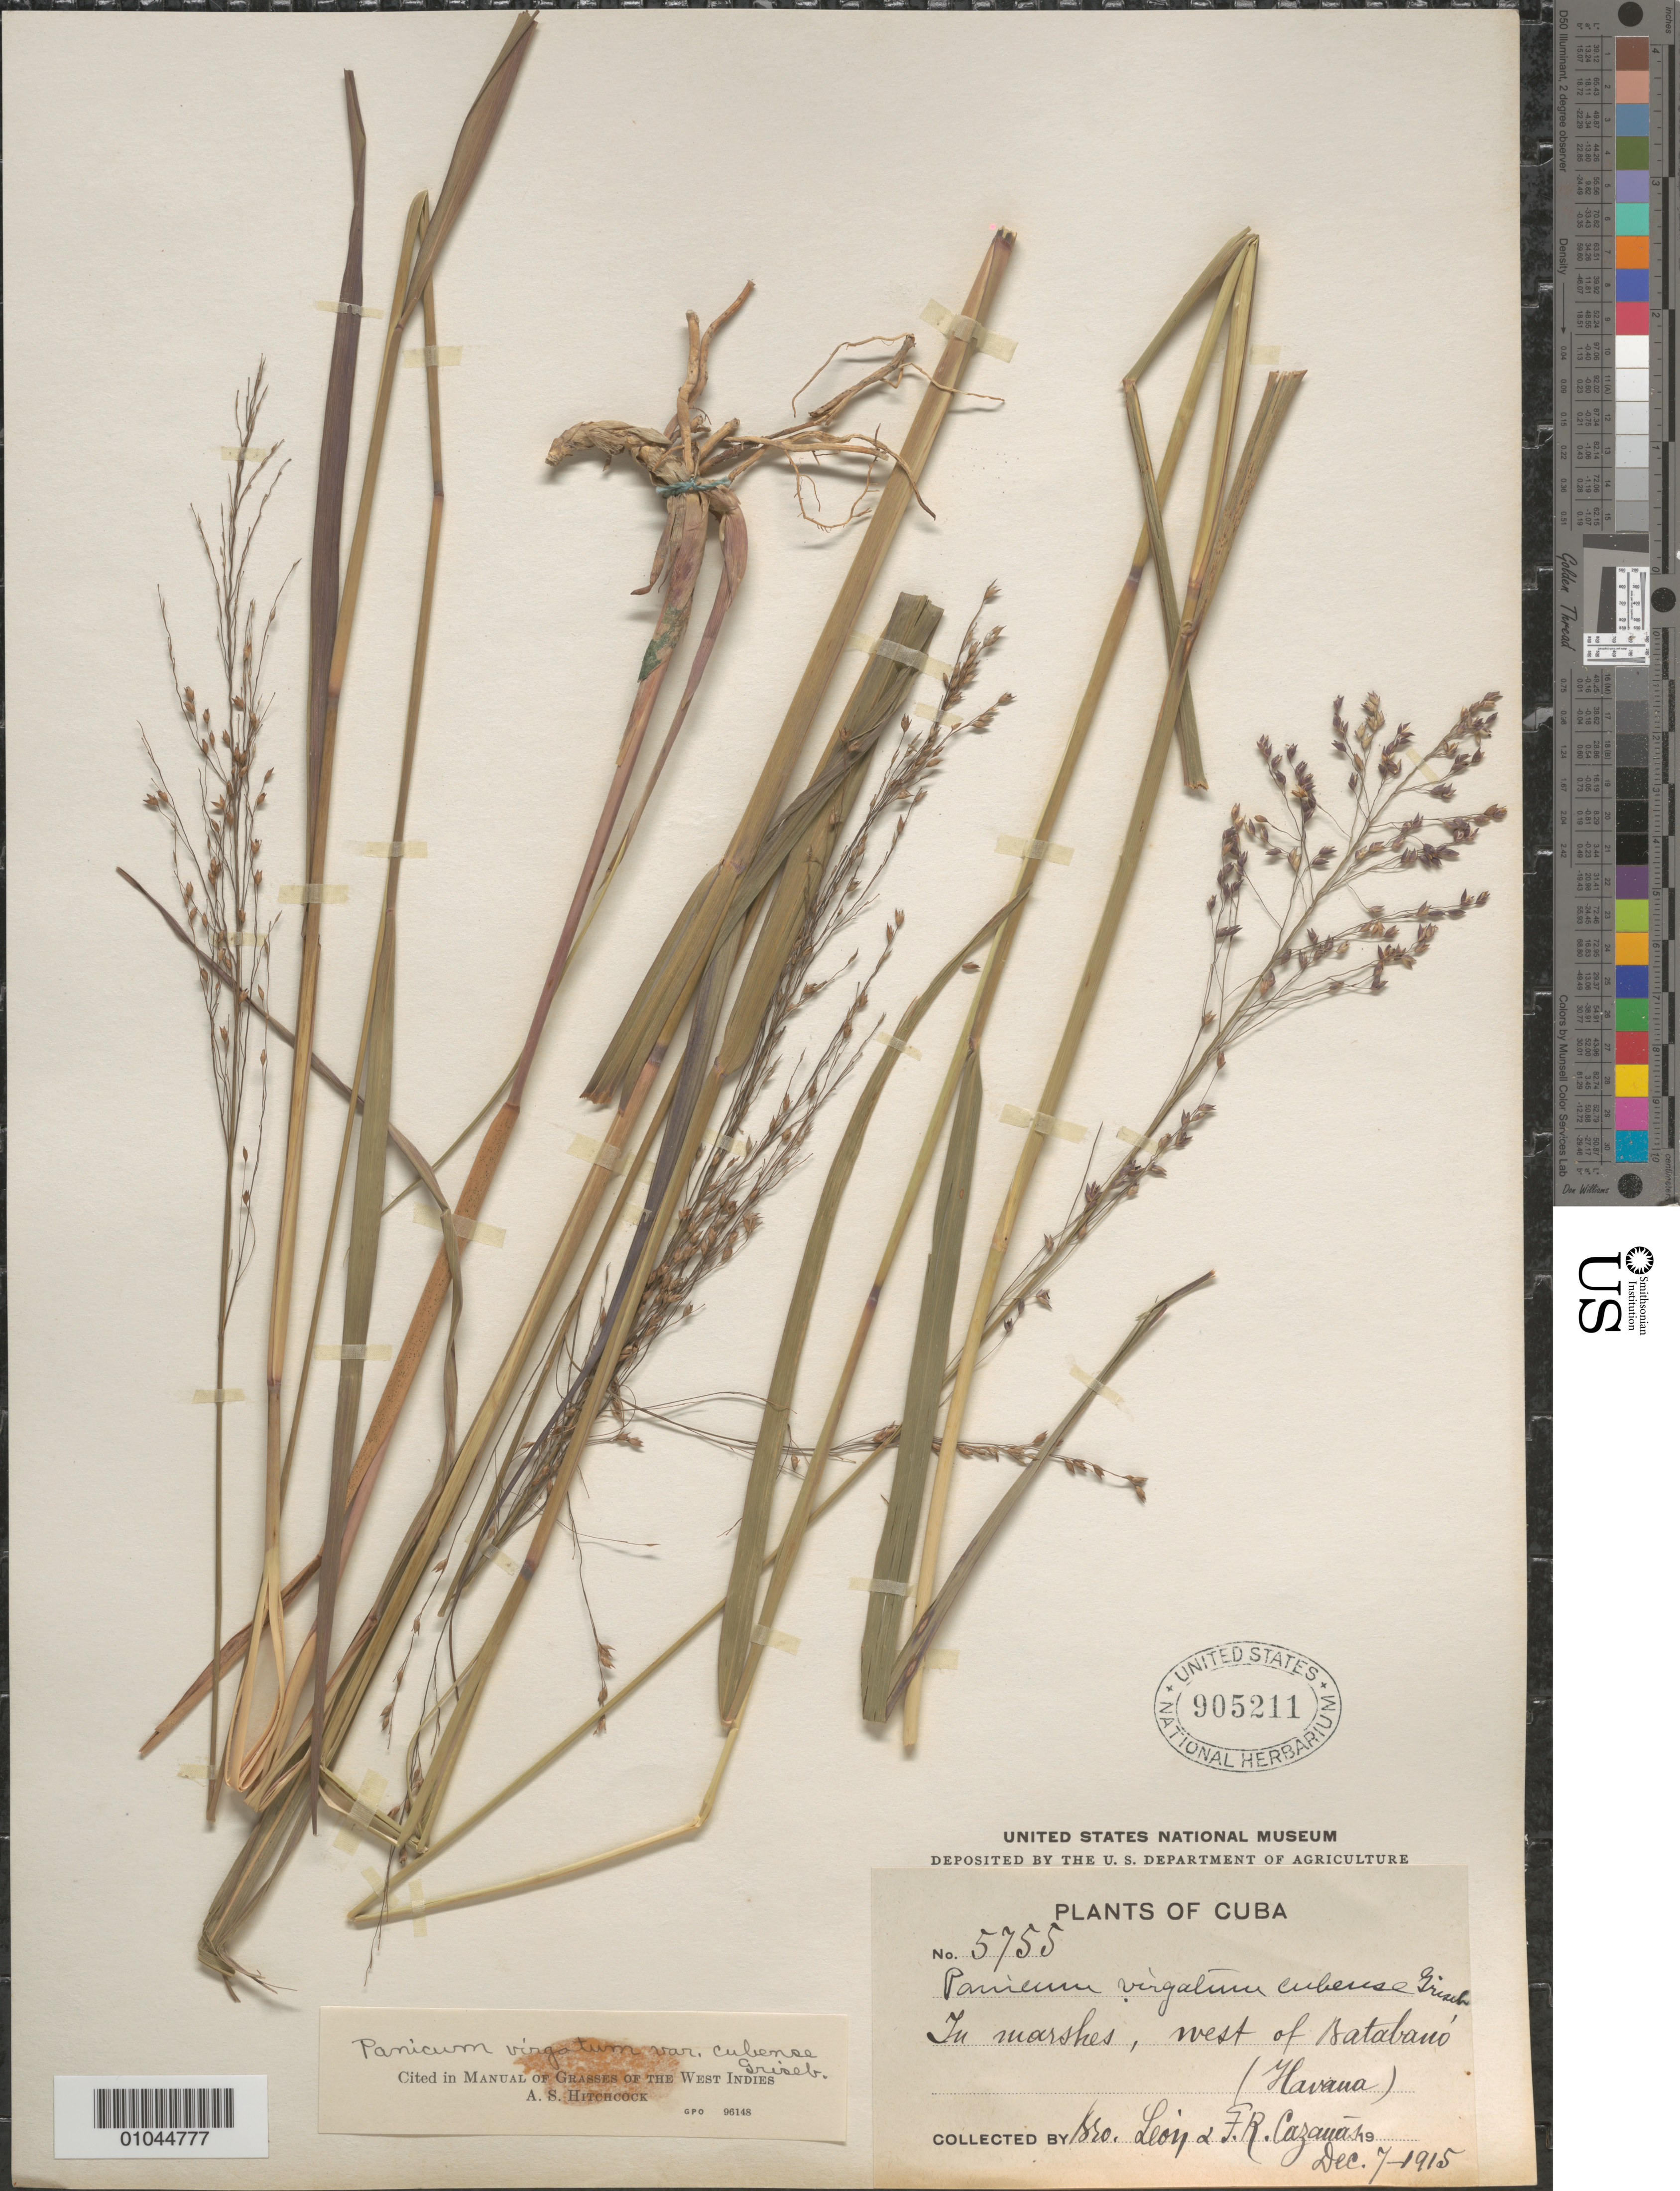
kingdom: Plantae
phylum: Tracheophyta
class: Liliopsida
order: Poales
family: Poaceae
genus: Panicum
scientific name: Panicum virgatum var. cubense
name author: Griseb.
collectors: Bro. León & F. Cazauas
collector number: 5755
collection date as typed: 07 Dec 1915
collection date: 1915-12-07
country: Cuba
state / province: La Habana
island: Cuba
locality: West of Batabano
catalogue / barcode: US 905211